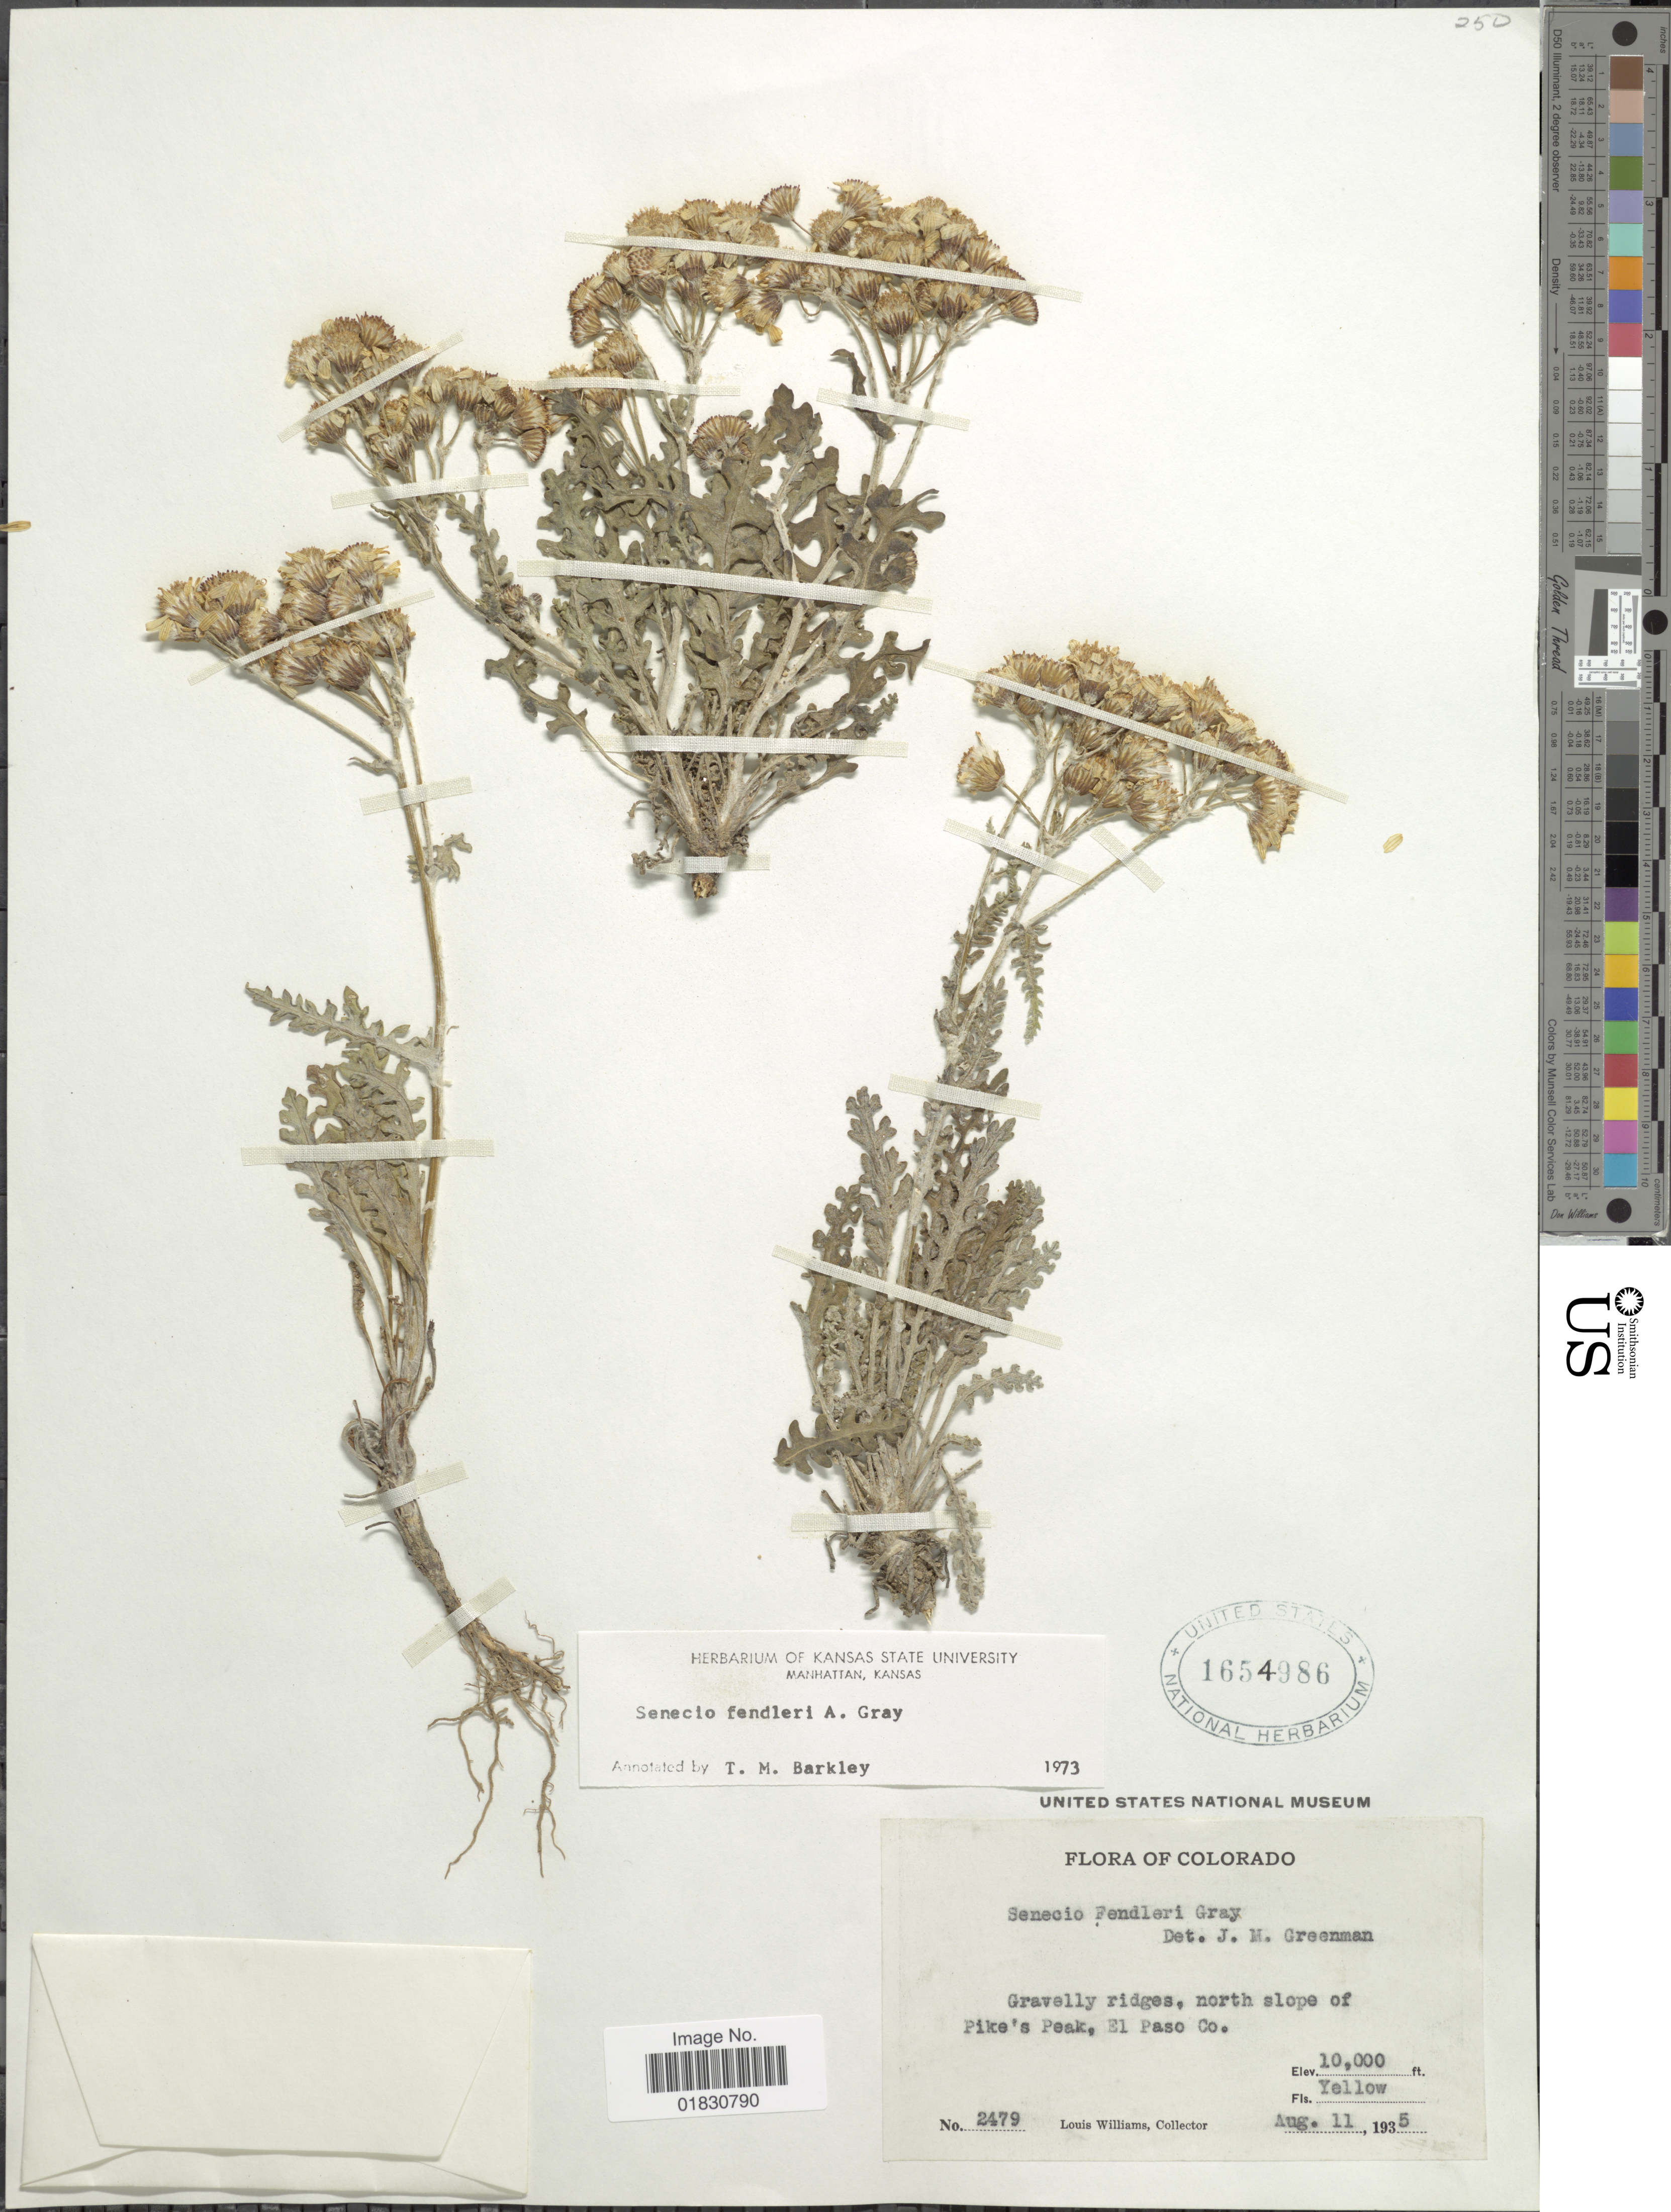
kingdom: Plantae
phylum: Tracheophyta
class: Magnoliopsida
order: Asterales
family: Asteraceae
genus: Packera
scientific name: Packera fendleri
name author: (A. Gray) W.A. Weber & Á. Löve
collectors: L. G. Williams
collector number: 2479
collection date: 1935-08-11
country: United States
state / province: Colorado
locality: Gravelly ridges, north slope of Pike's Peak, El Paso Co.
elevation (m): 3048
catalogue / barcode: US 1654986